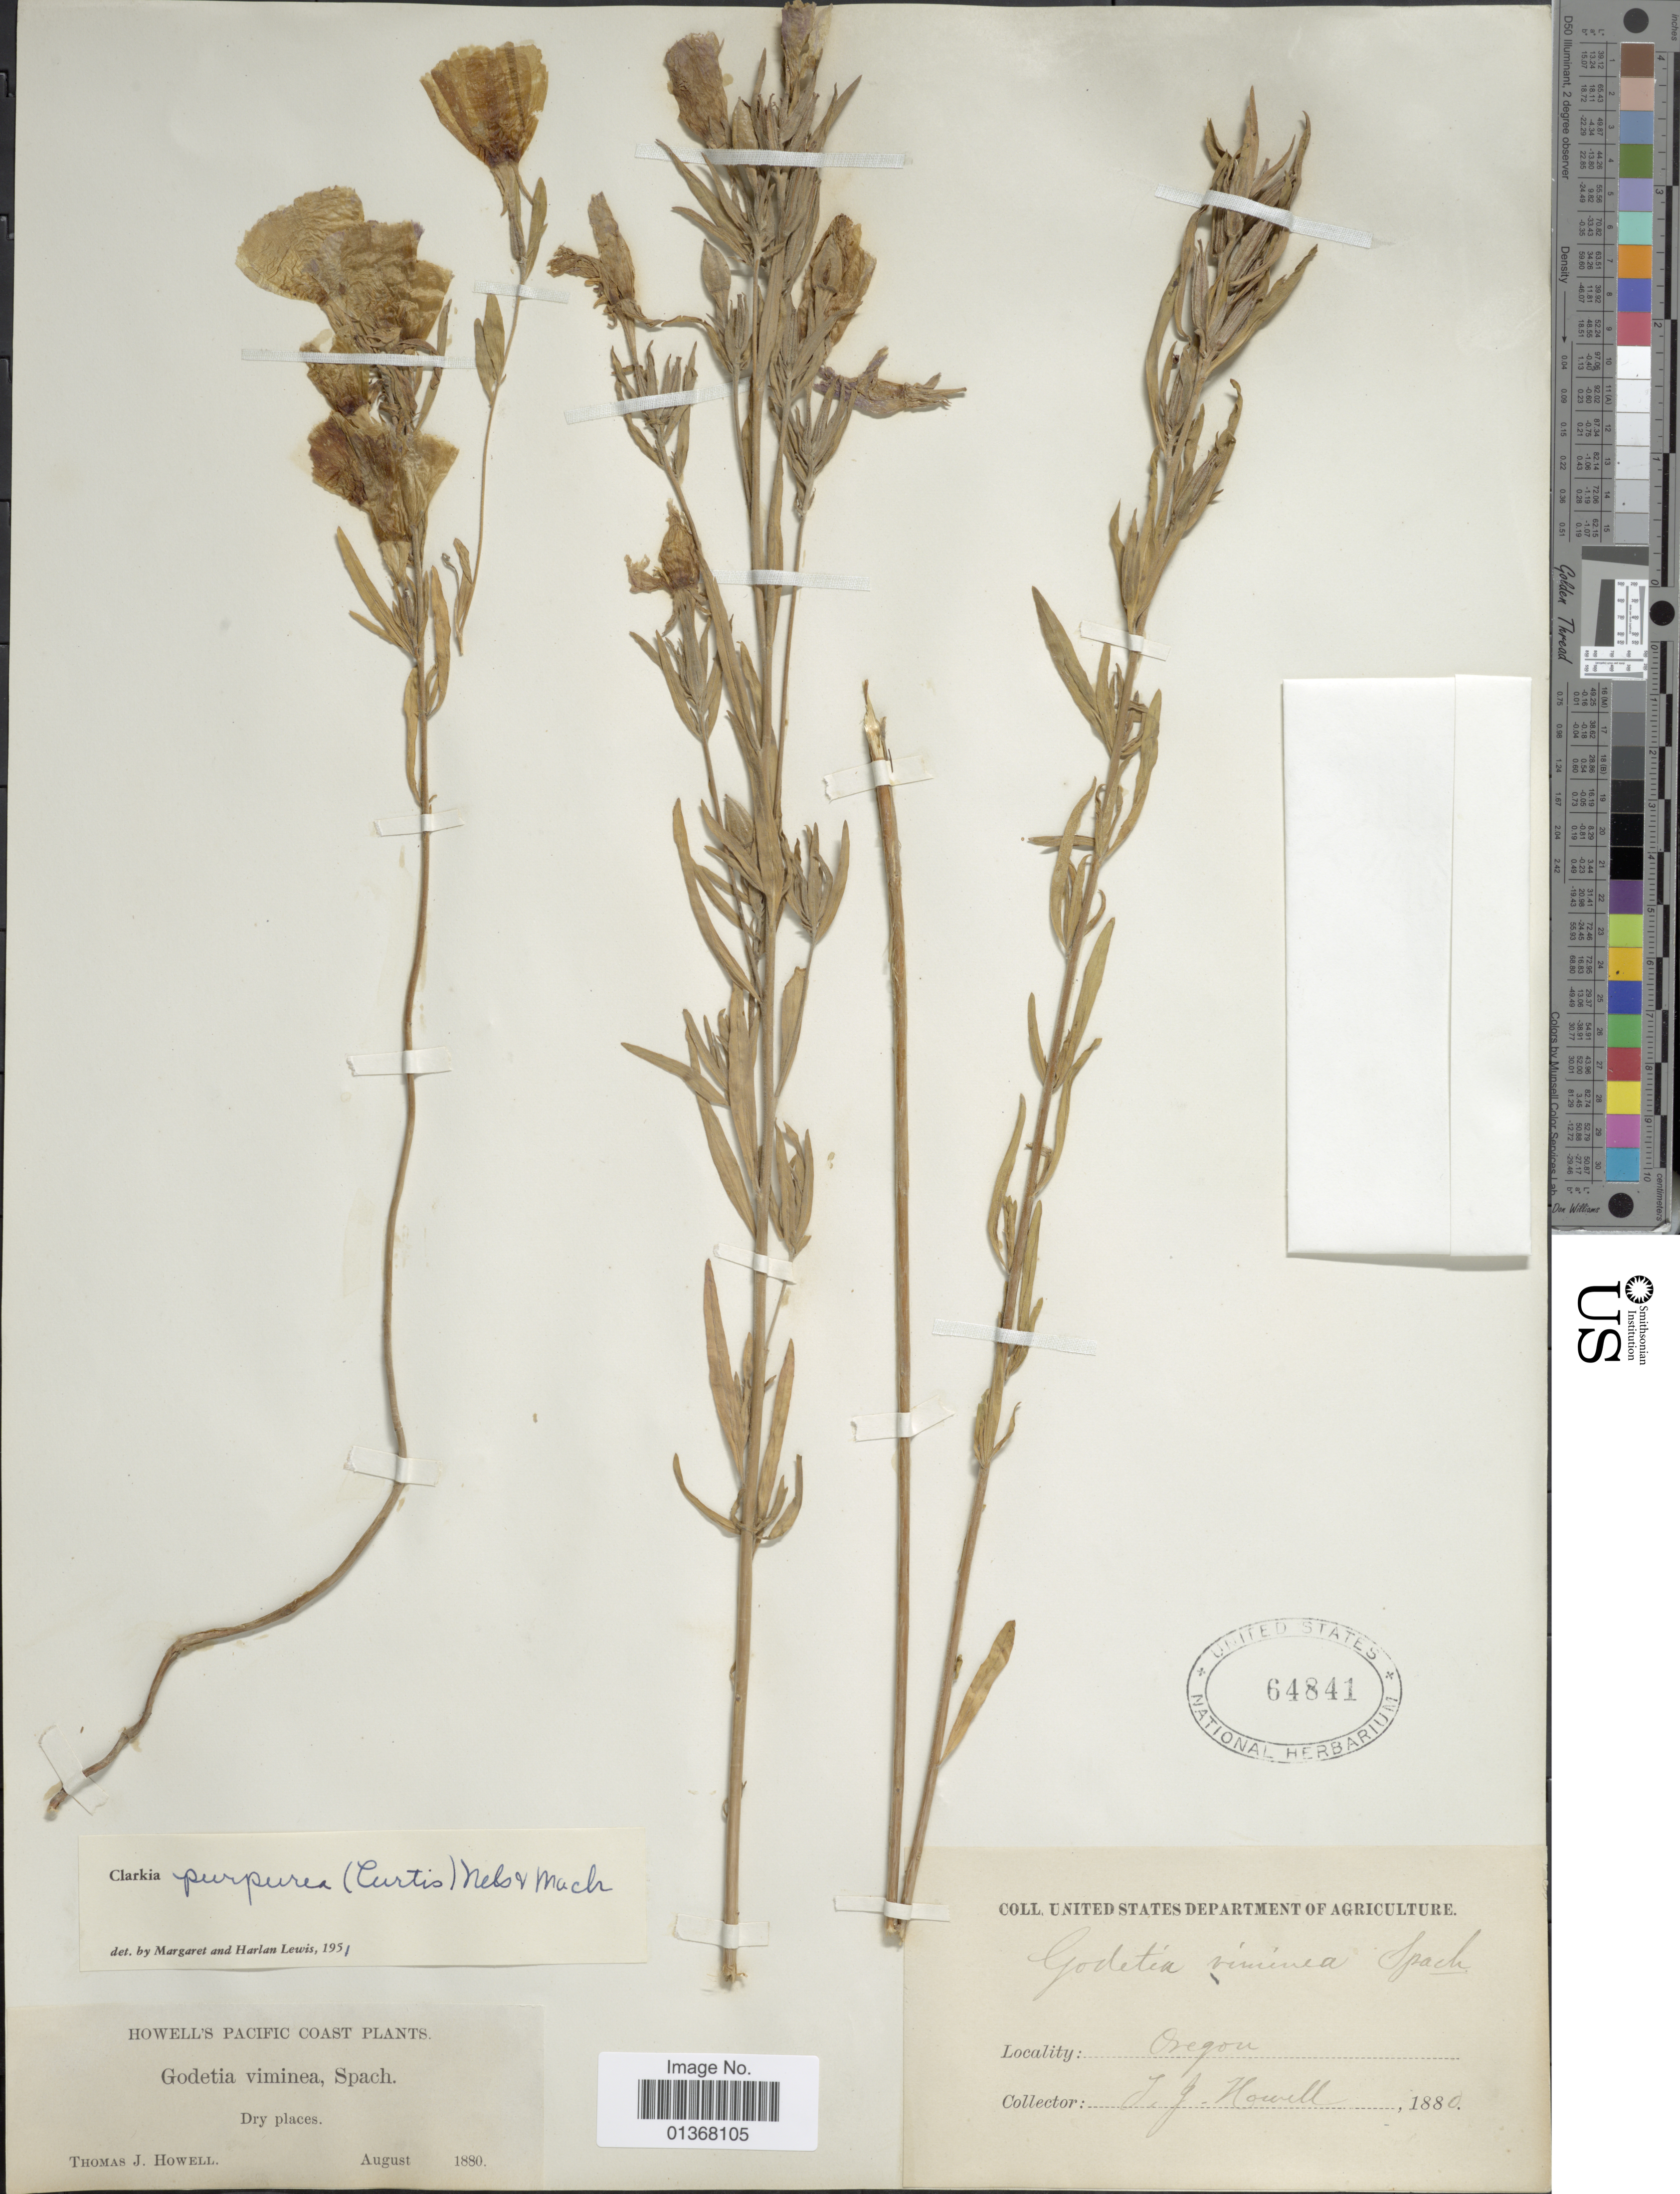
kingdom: Plantae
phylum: Tracheophyta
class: Magnoliopsida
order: Myrtales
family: Onagraceae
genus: Clarkia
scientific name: Clarkia pulchella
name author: Pursh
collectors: T. J. Howell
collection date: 1880-08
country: United States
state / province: Oregon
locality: Dry places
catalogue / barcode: US 64841